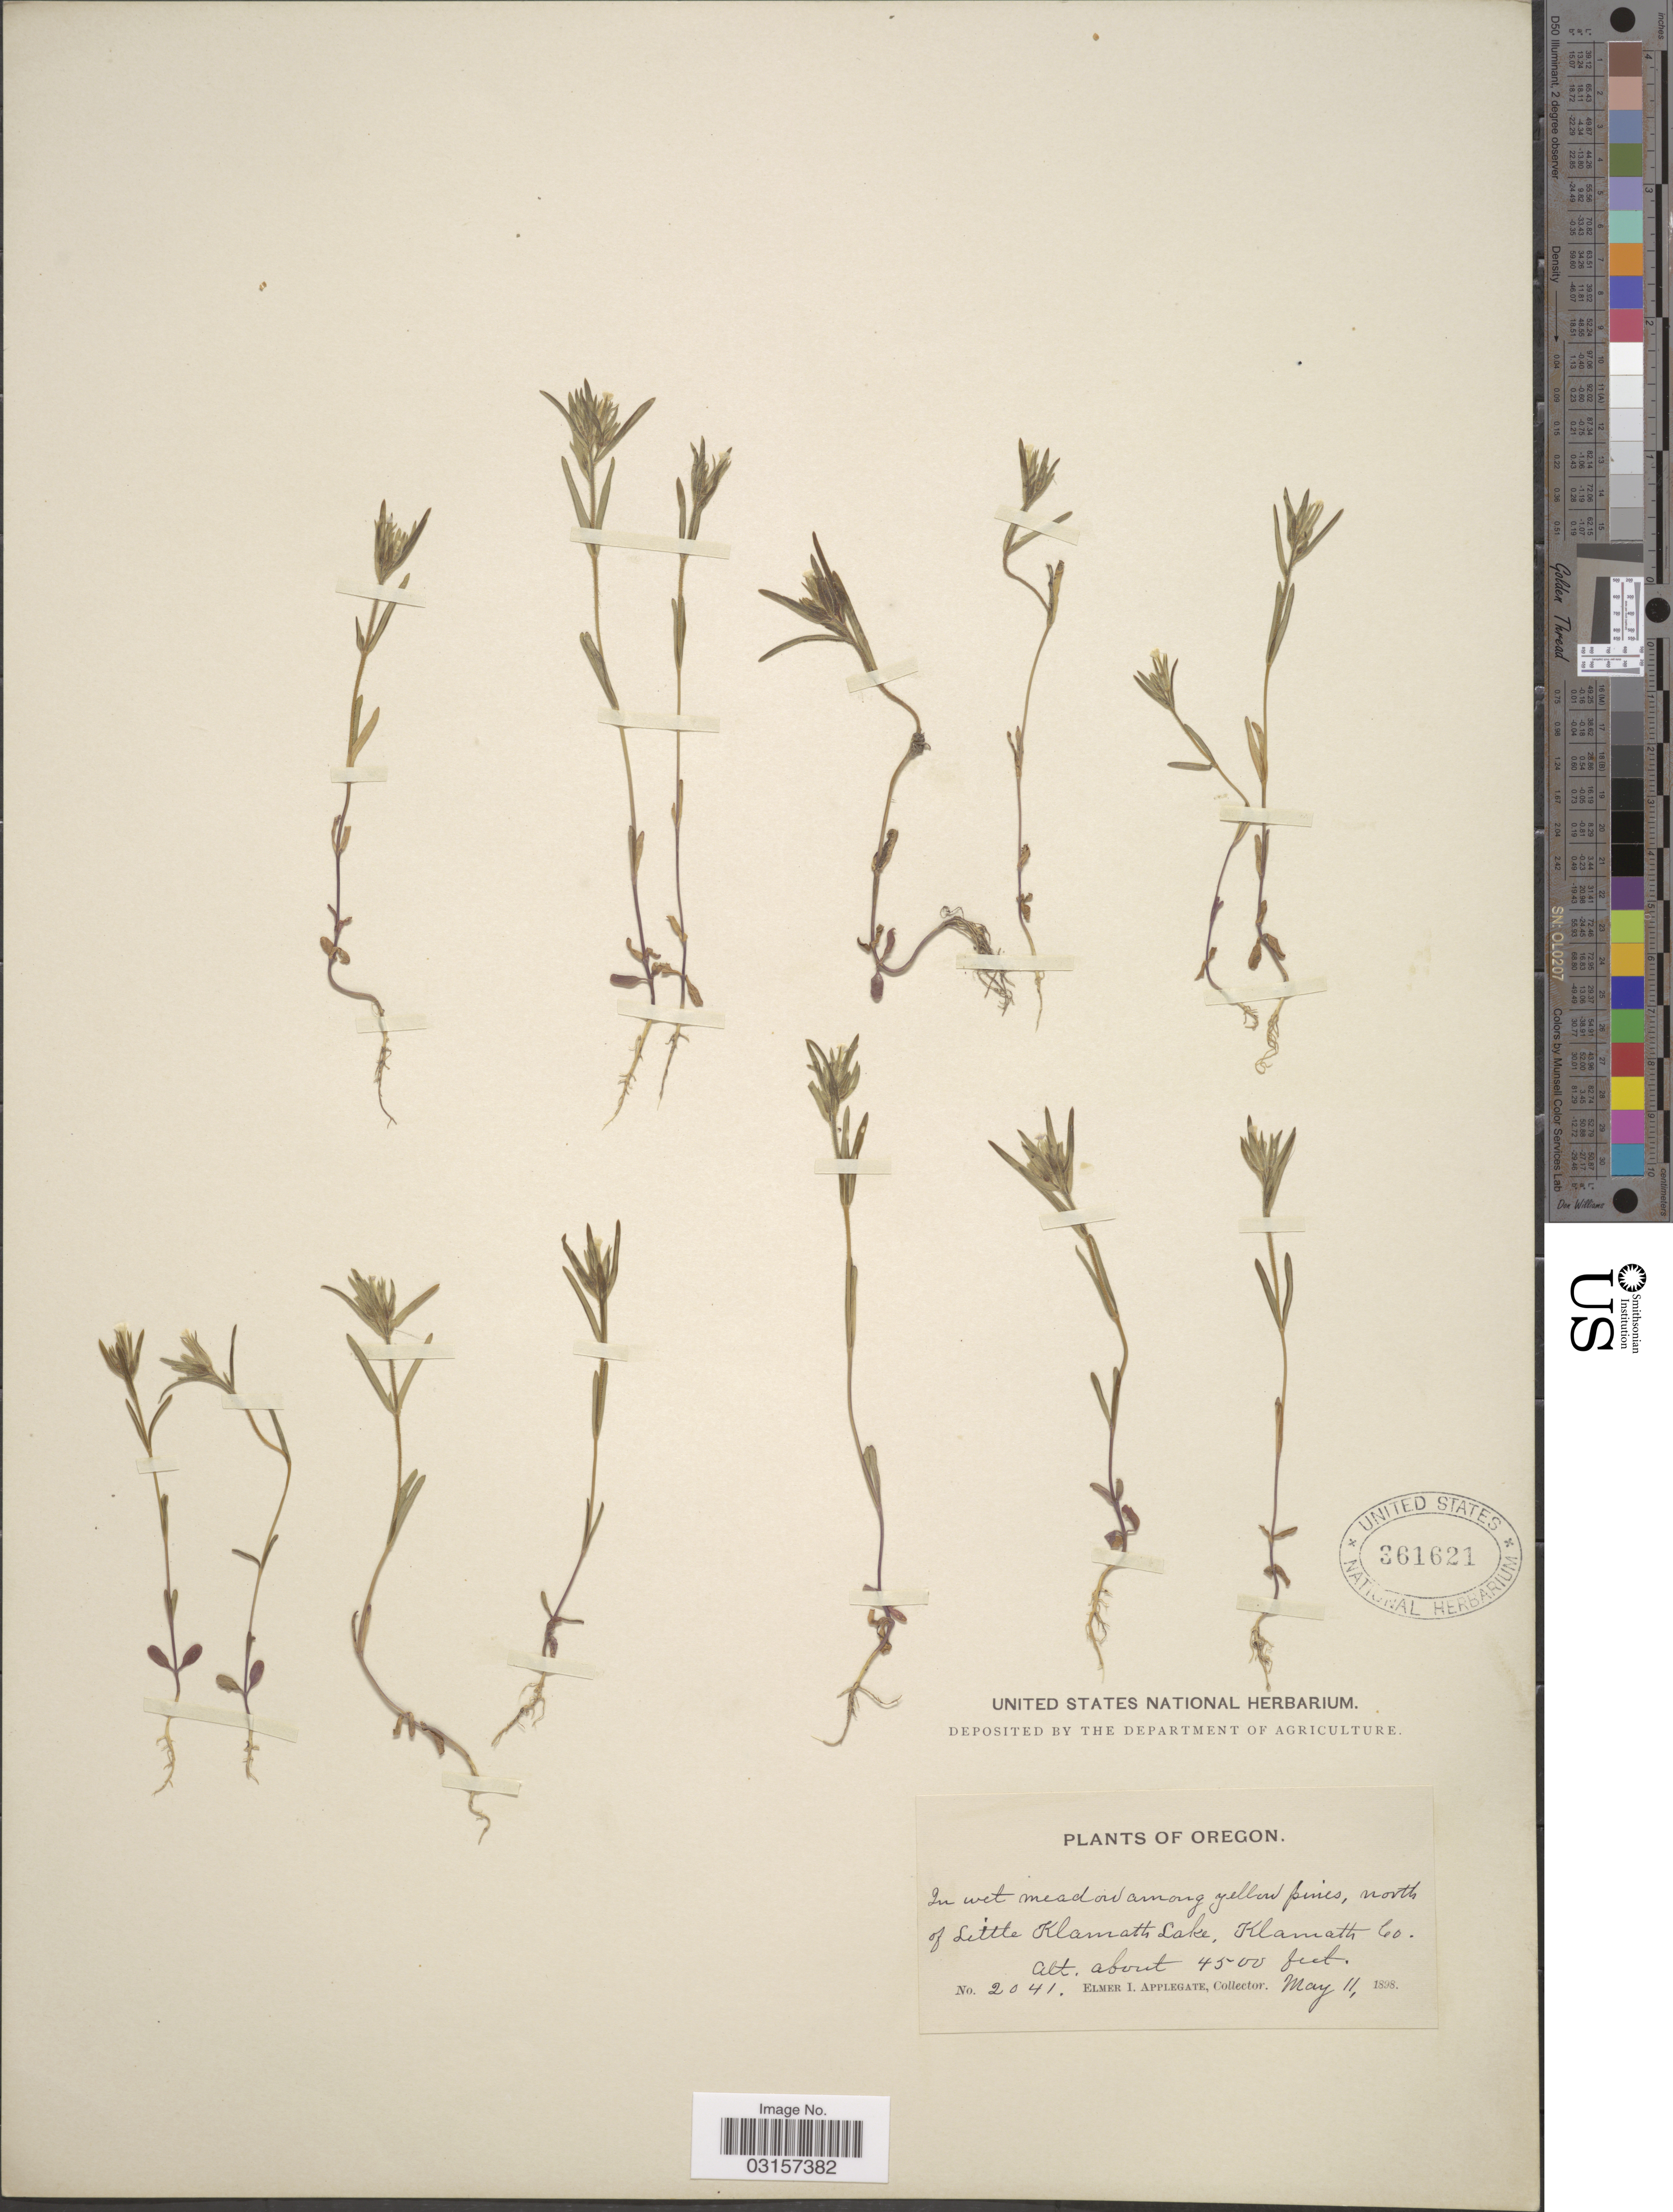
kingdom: Plantae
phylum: Tracheophyta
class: Magnoliopsida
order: Ericales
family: Polemoniaceae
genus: Microsteris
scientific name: Microsteris gracilis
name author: (Hook.) Greene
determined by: (US) Smithsonian Institution - National Museum of Natural History - Department of Botany (UNITED STATES)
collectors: E. I. Applegate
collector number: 2041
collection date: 1898-05-11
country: United States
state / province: Oregon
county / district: Klamath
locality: In wet meadow among yellow pines, north of Little Klamath Lake, Klamath Co.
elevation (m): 1372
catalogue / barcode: US 361621